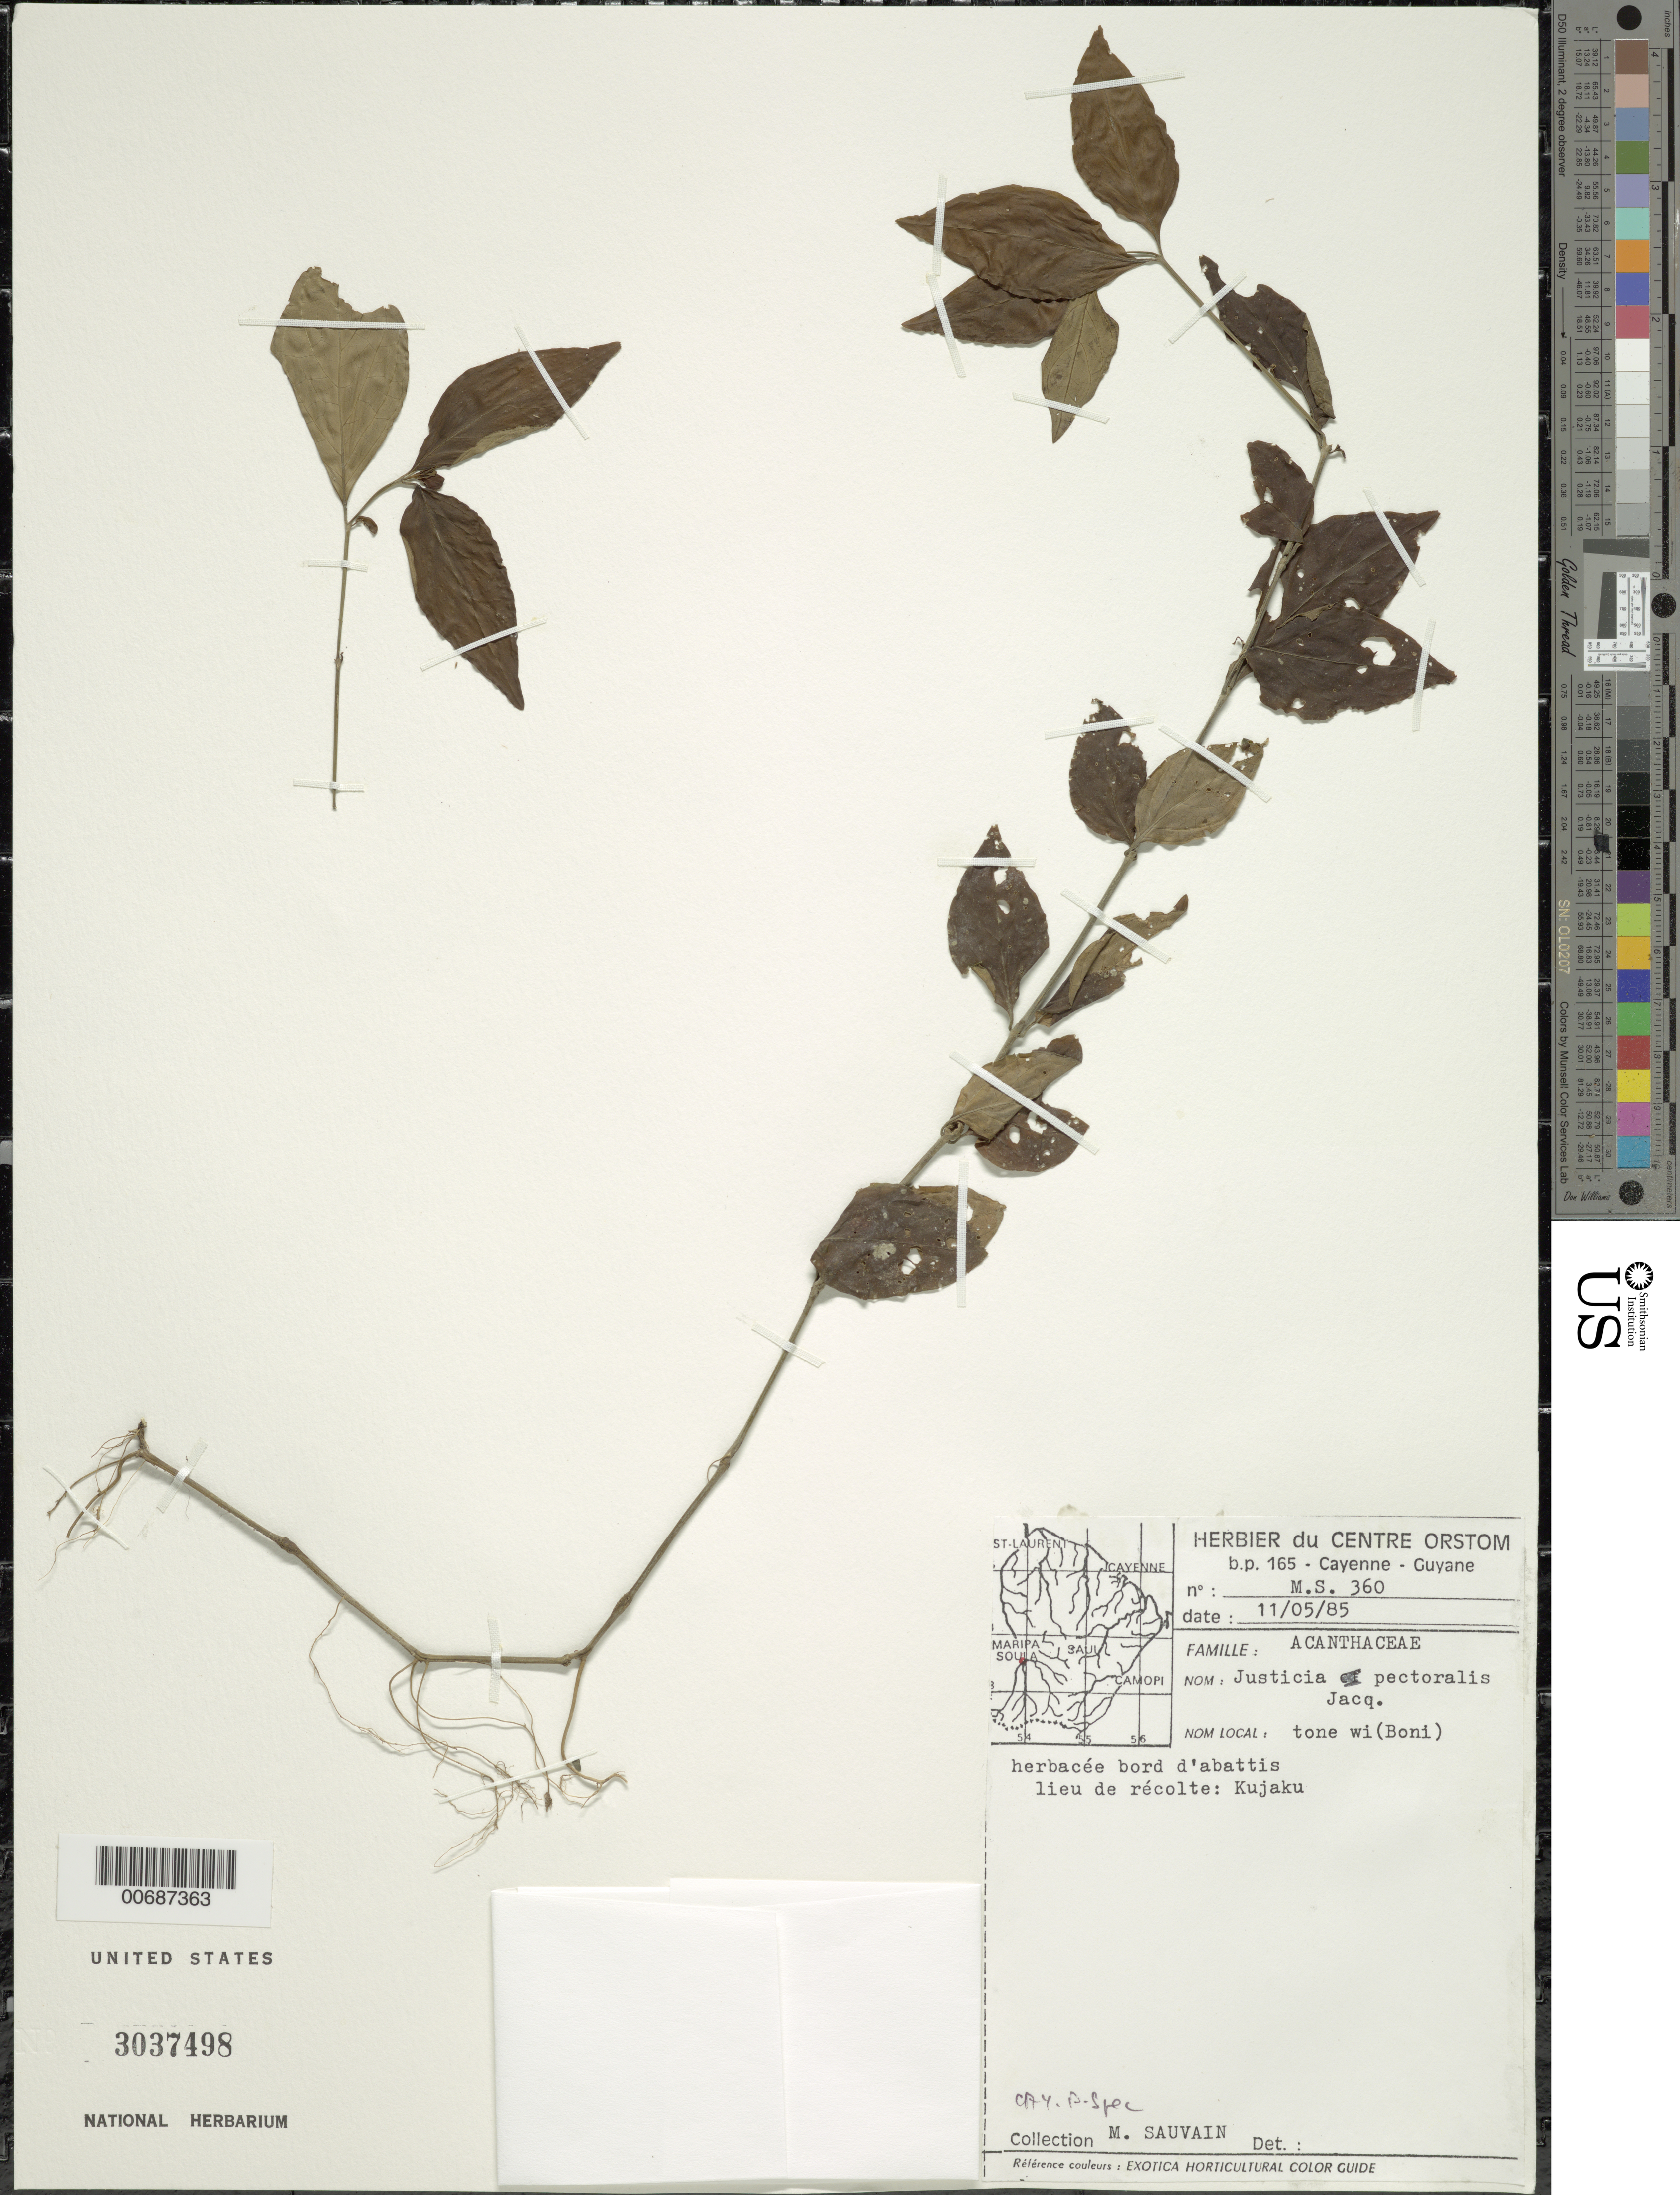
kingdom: Plantae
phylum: Tracheophyta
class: Magnoliopsida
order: Lamiales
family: Acanthaceae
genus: Justicia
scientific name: Justicia pectoralis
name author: Jacq.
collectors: M. Sauvain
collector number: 360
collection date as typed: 11-May-85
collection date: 1985-05-11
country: French Guiana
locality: Maripa Soula, Bas-Oyapock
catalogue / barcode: US 3037498